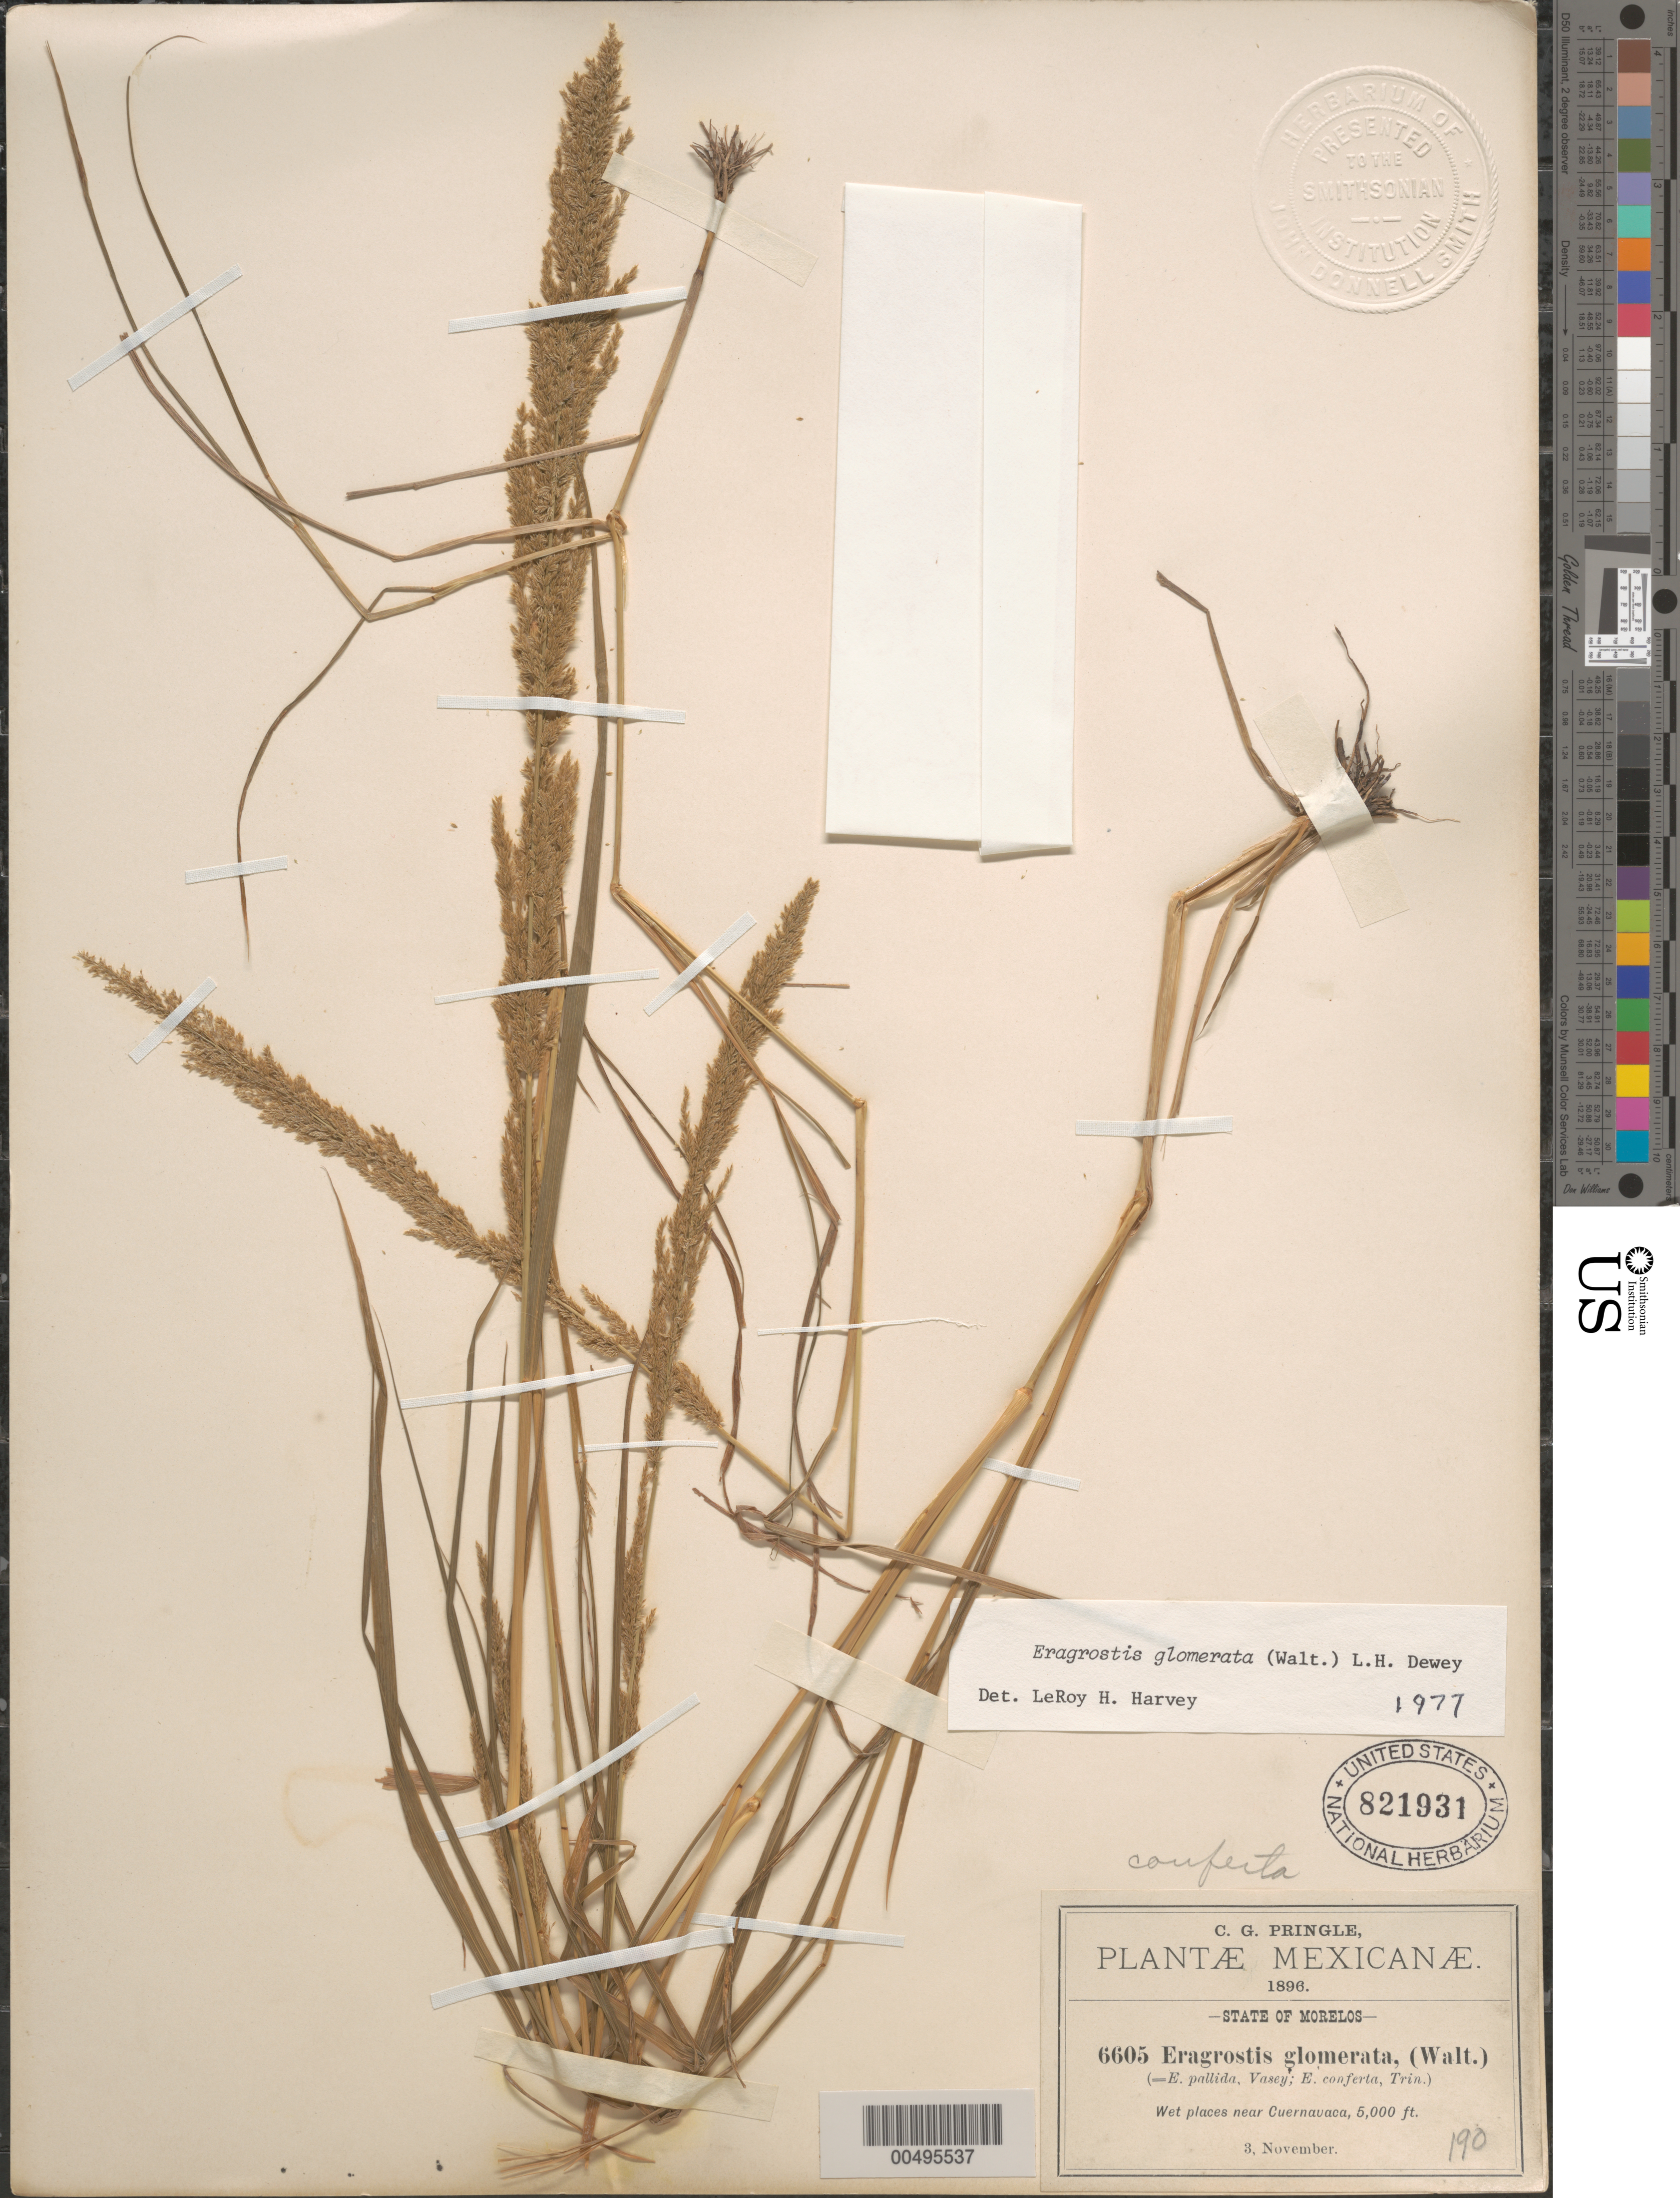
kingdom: Plantae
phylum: Tracheophyta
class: Liliopsida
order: Poales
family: Poaceae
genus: Eragrostis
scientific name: Eragrostis japonica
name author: (Thunb.) Trin.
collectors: C. G. Pringle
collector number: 6605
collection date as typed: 3 Nov 1896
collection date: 1896-11-03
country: Mexico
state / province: Morelos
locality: Near Cuernavaca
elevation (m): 1524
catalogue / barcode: US 821931